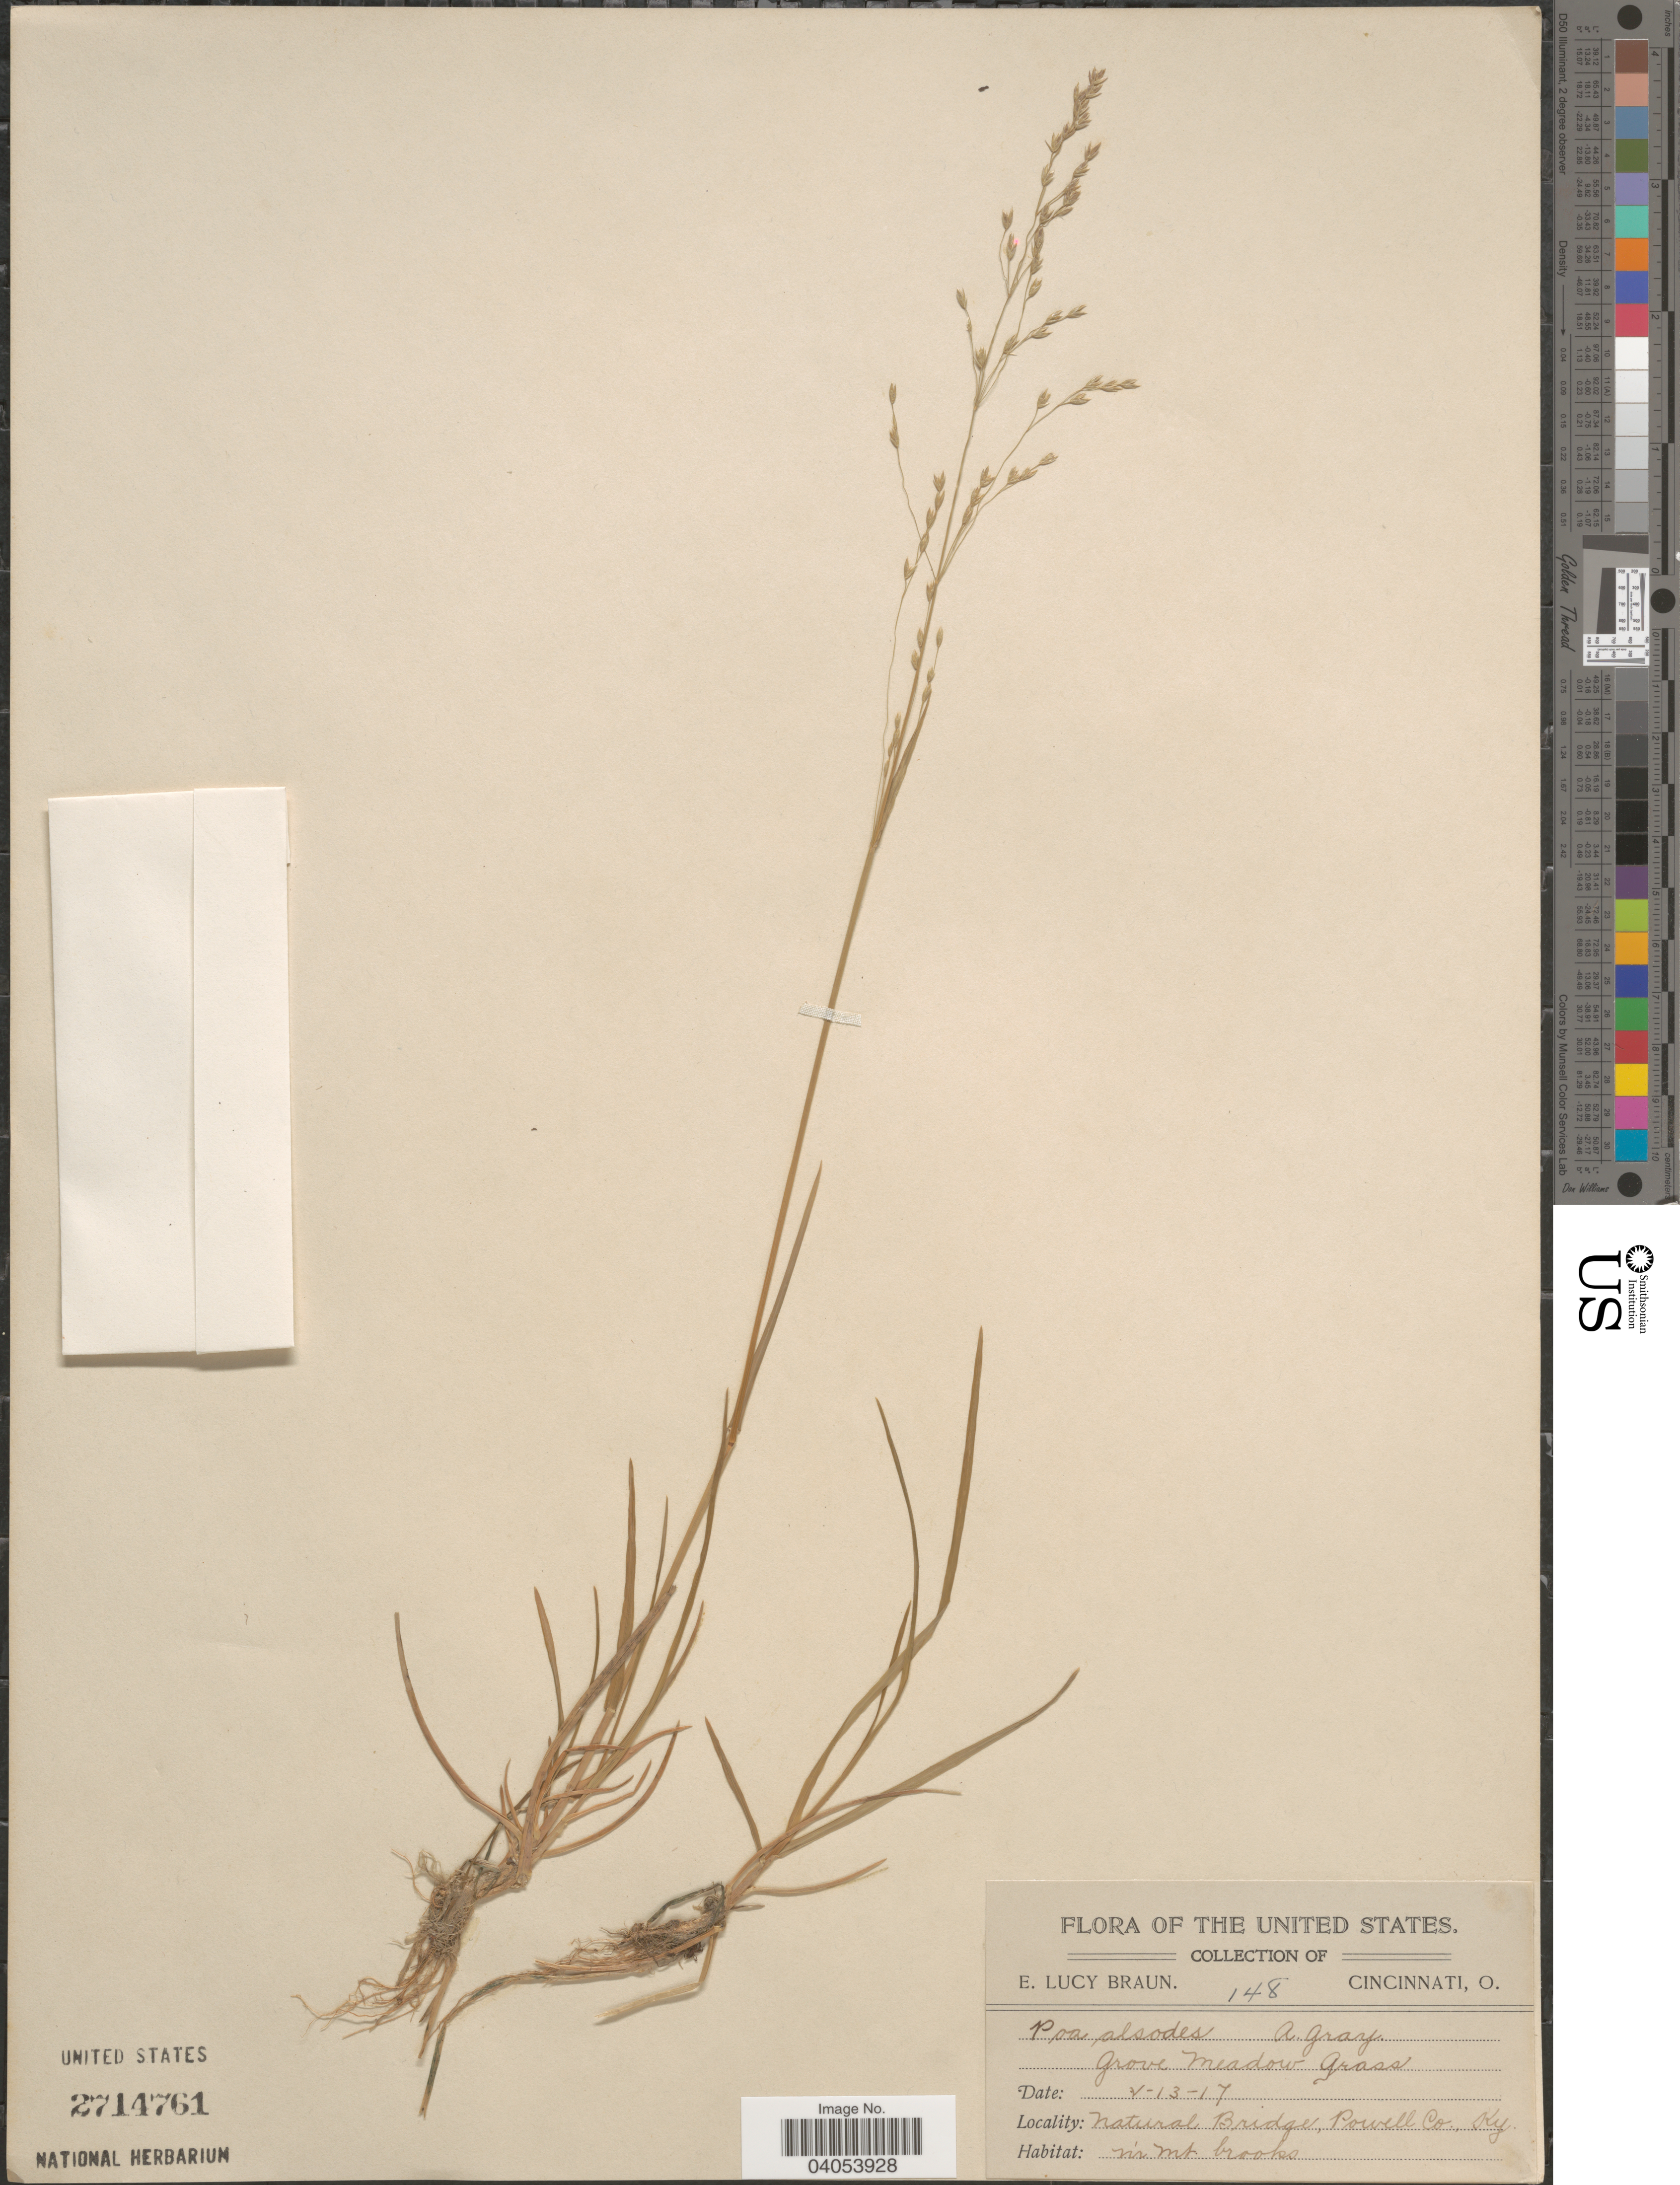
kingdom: Plantae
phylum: Tracheophyta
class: Liliopsida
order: Poales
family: Poaceae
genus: Poa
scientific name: Poa alsodes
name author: A. Gray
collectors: E. L. Braun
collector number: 148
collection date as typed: Transcribed d/m/y: 13/5/17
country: United States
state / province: Kentucky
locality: Natural Bridge, Powell Co.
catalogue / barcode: US 2714761